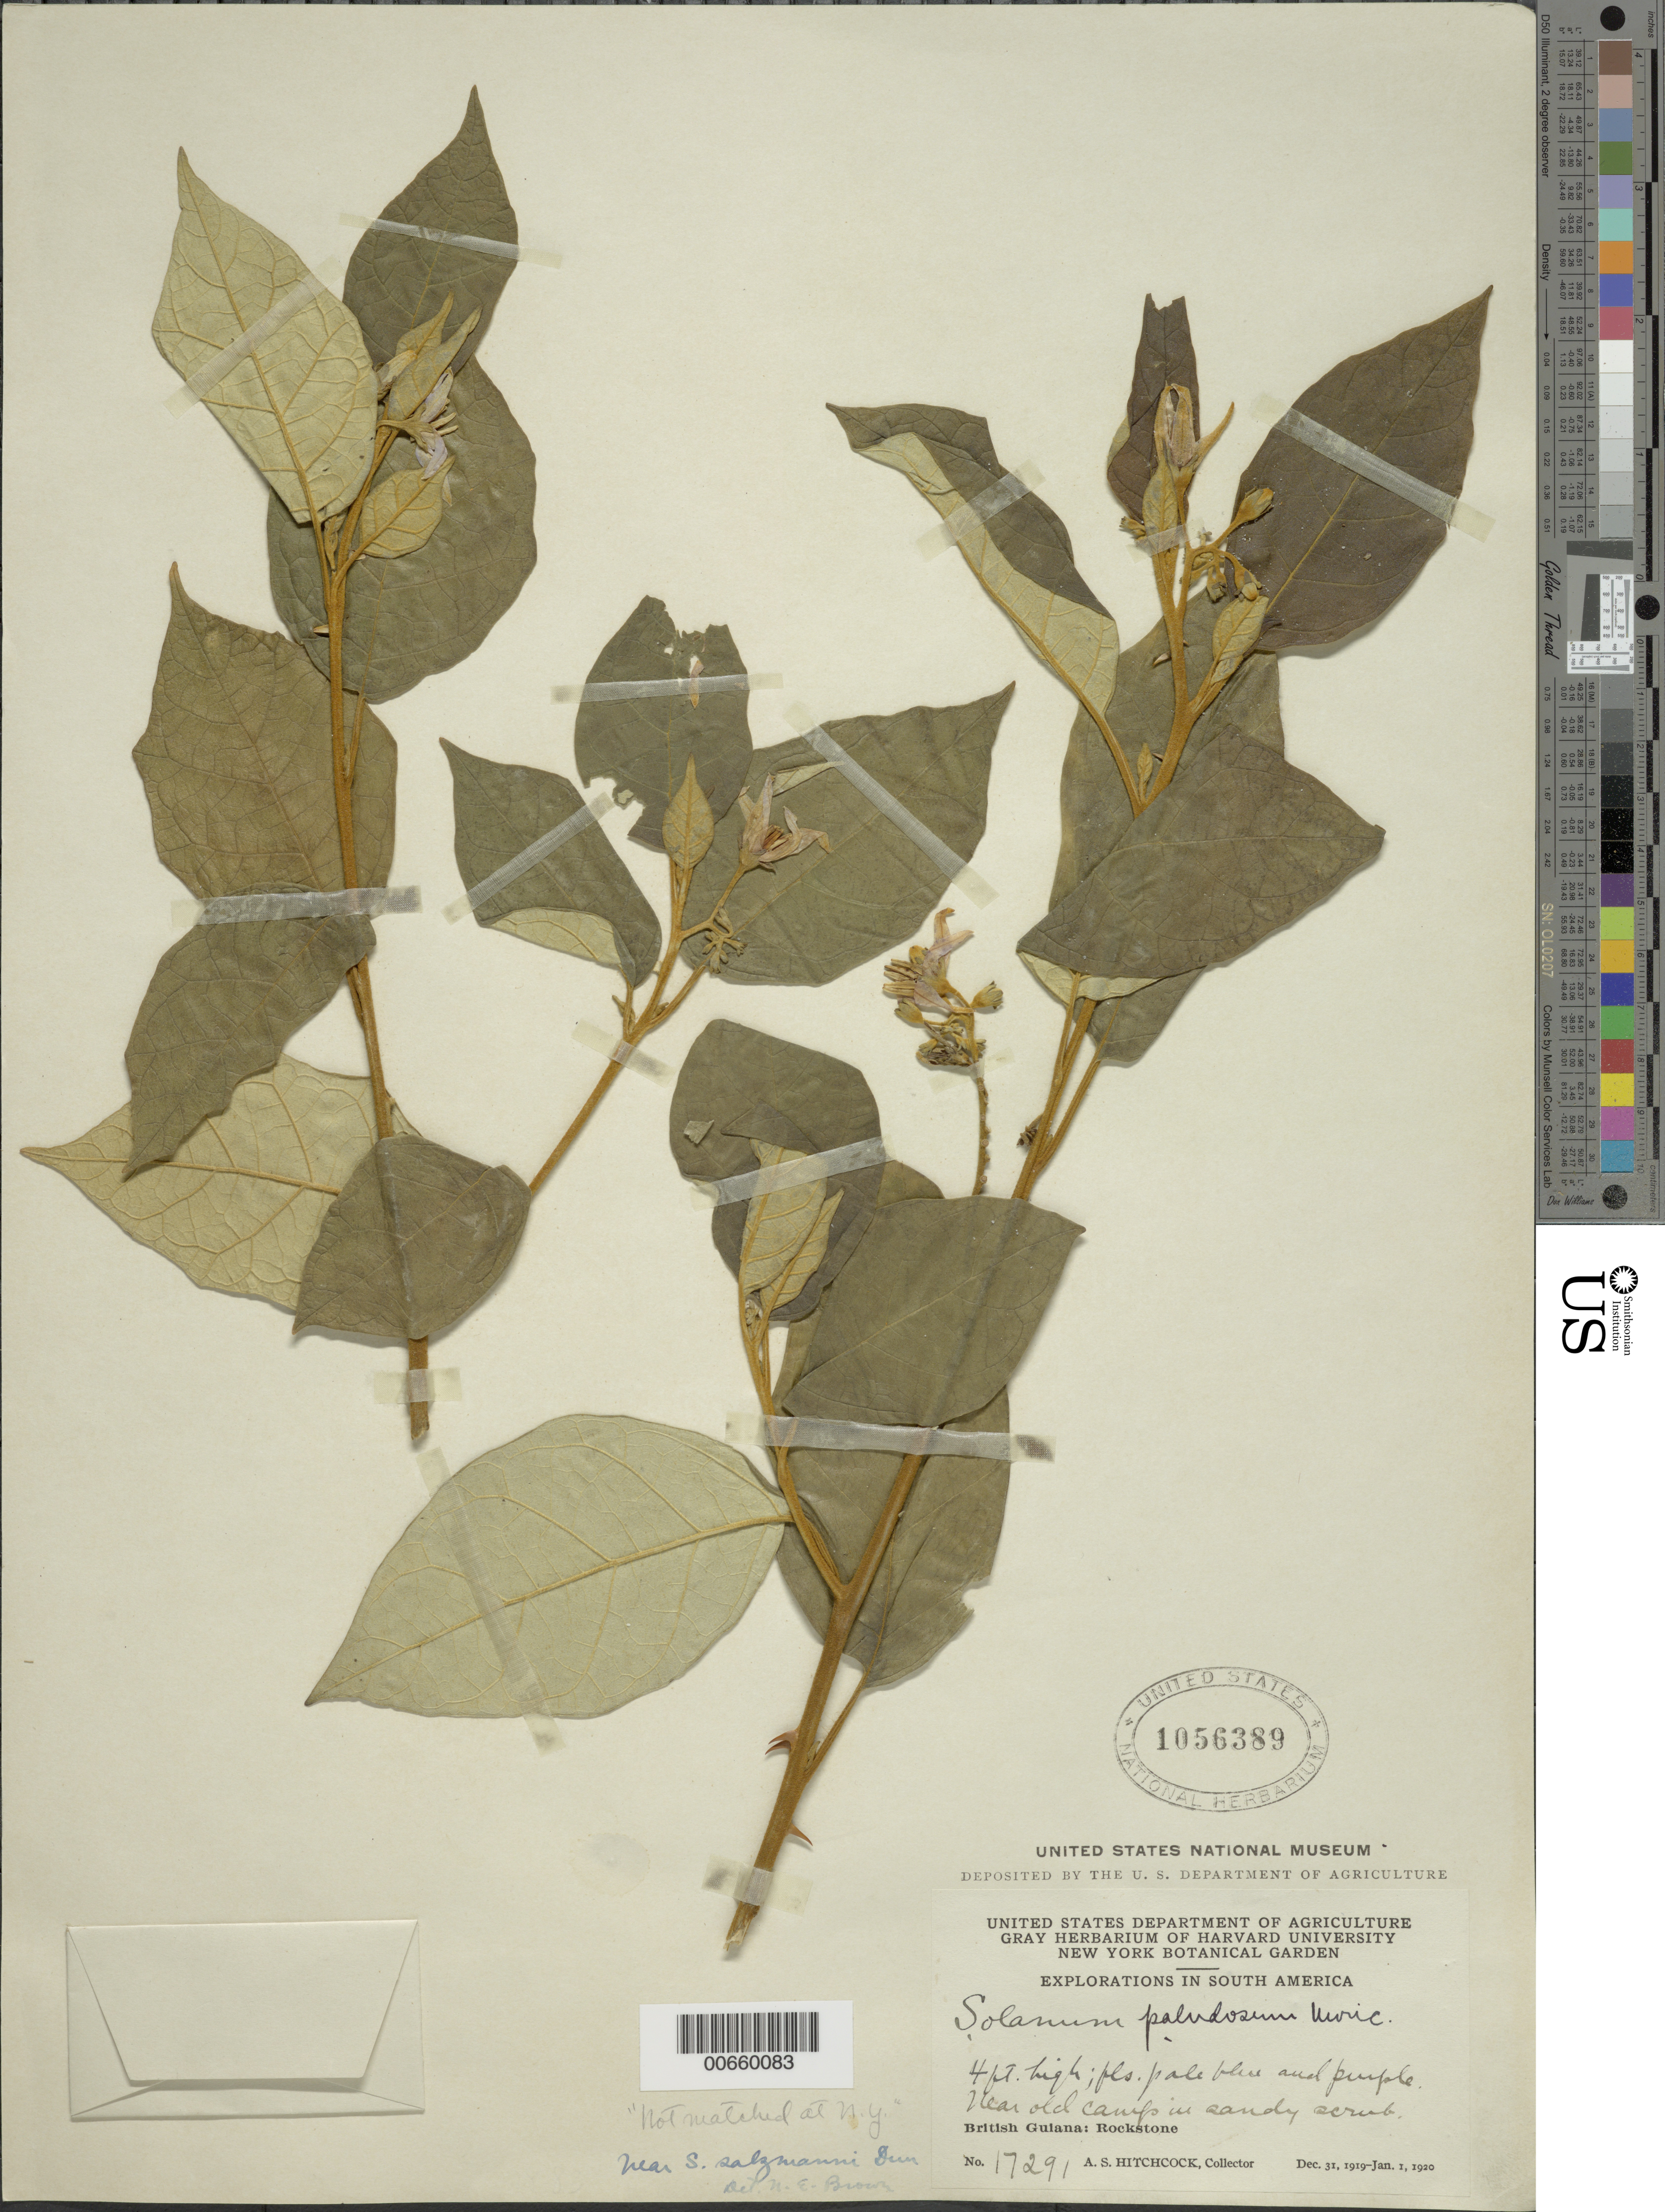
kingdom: Plantae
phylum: Tracheophyta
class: Magnoliopsida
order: Solanales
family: Solanaceae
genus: Solanum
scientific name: Solanum paludosum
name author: Moric.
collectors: A. S. Hitchcock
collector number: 17291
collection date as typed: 12 Dec 1919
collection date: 1919-12-12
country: Guyana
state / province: U. Demerara-Berbice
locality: Rockstone, on the Essequibo River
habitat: Sandy scrub.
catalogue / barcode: US 1056389